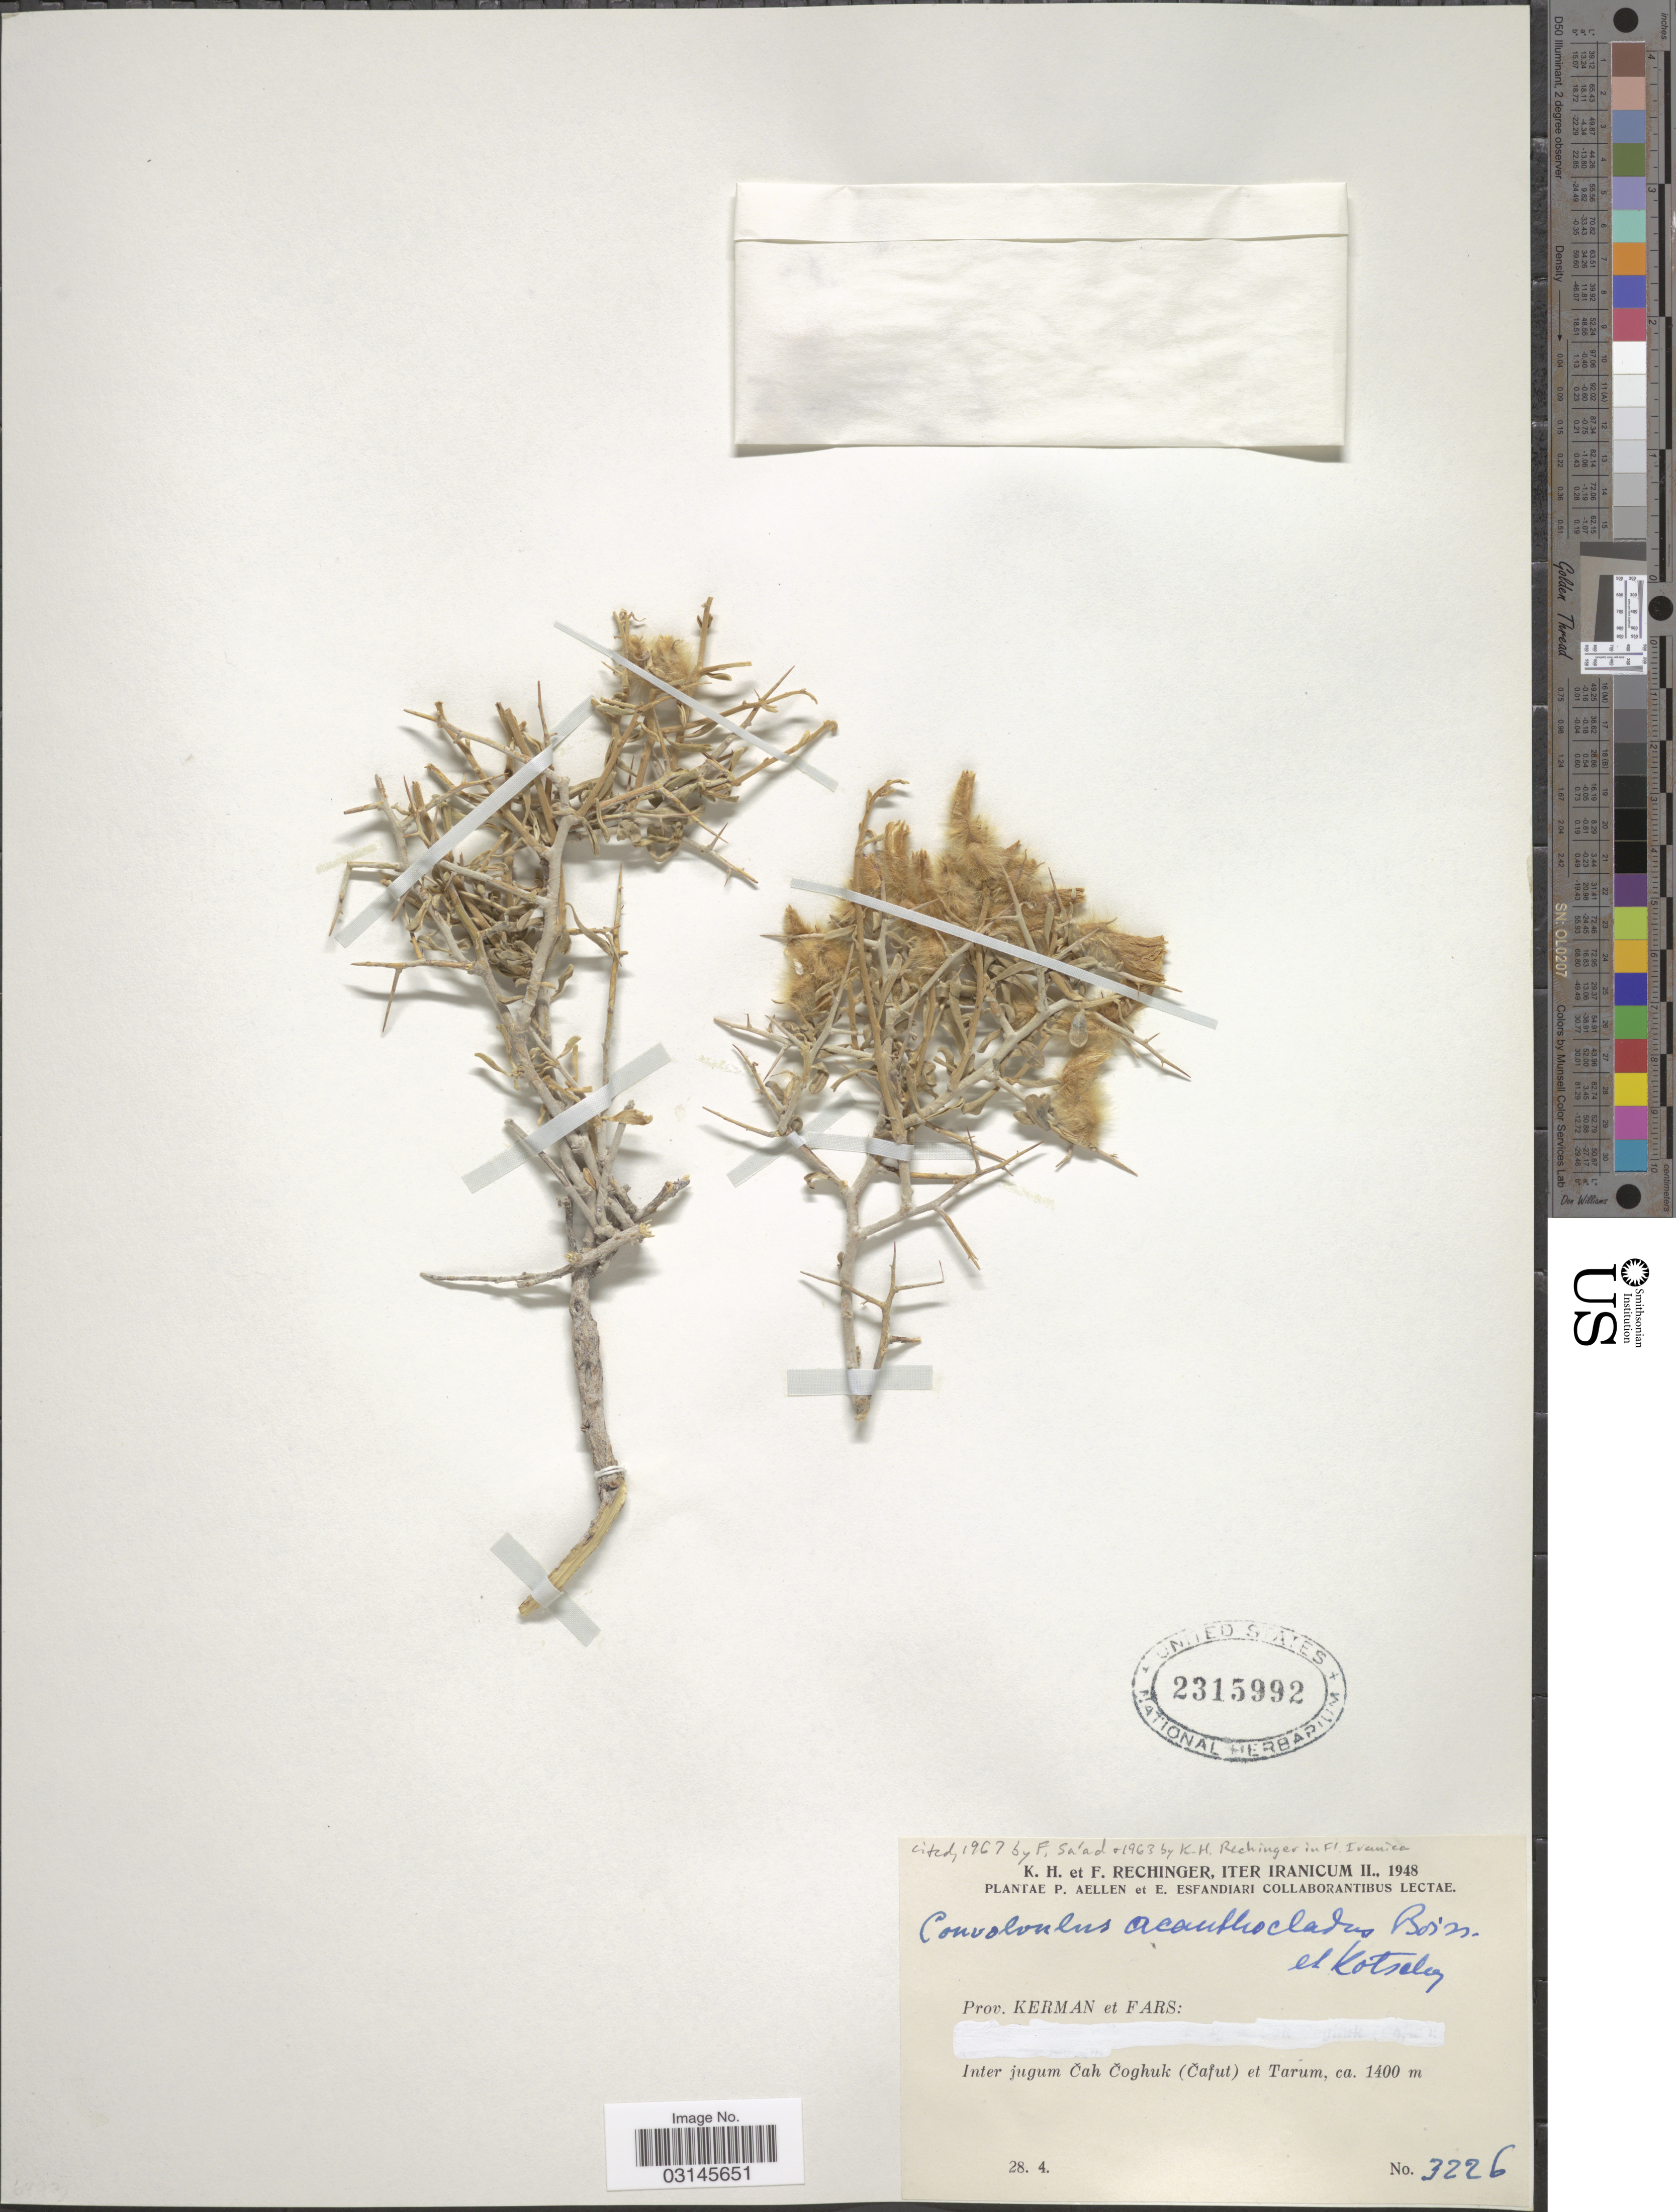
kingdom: Plantae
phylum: Tracheophyta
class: Magnoliopsida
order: Solanales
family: Convolvulaceae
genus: Convolvulus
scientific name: Convolvulus acanthocladus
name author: Boiss.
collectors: K. H. Rechinger, F. Rechinger, P. Aellen & E. Esfandiari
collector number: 3226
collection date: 1948-04-28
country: Iran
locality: Prov. Kerman et Fars. Inter jugum Čah Čoghuk (Čafut) et Tarum.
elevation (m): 1400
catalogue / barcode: US 2315992